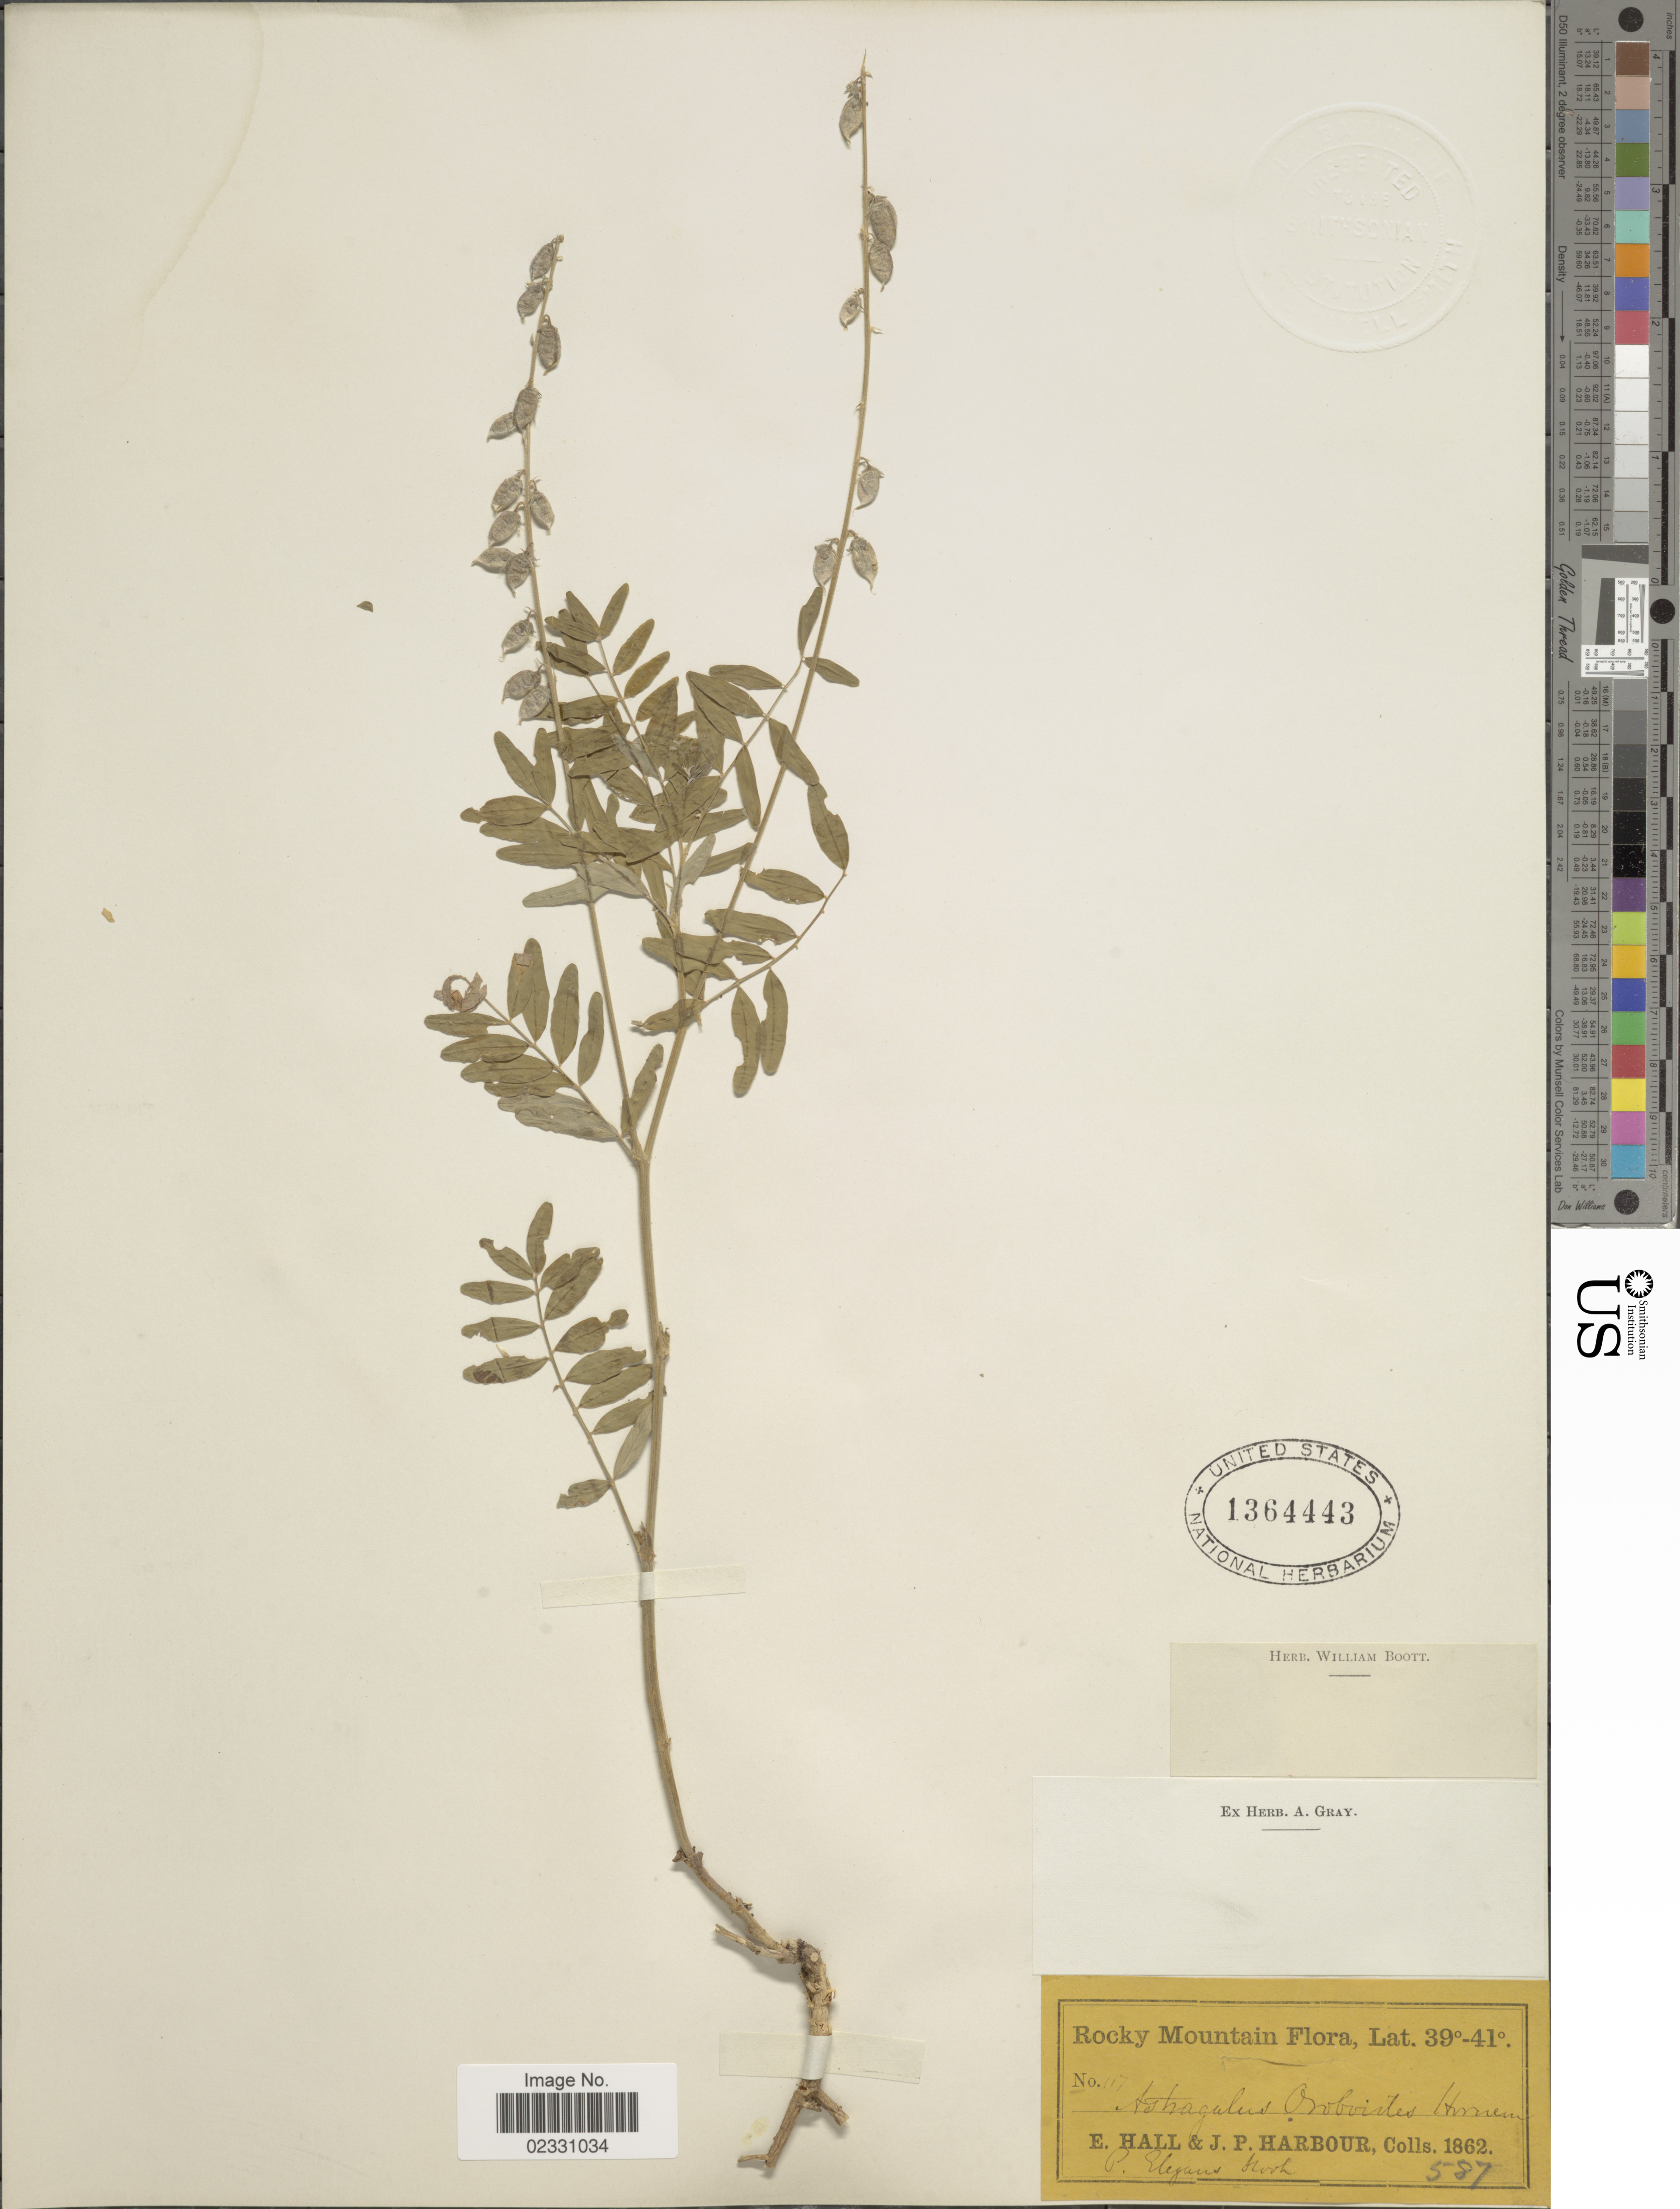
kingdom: Plantae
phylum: Tracheophyta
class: Magnoliopsida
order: Fabales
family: Fabaceae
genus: Astragalus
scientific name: Astragalus oroboides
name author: Hornem.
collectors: E. Hall & J. Harbour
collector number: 117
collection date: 1862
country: United States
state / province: Colorado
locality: Rocky Mtns.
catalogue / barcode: US 1364443